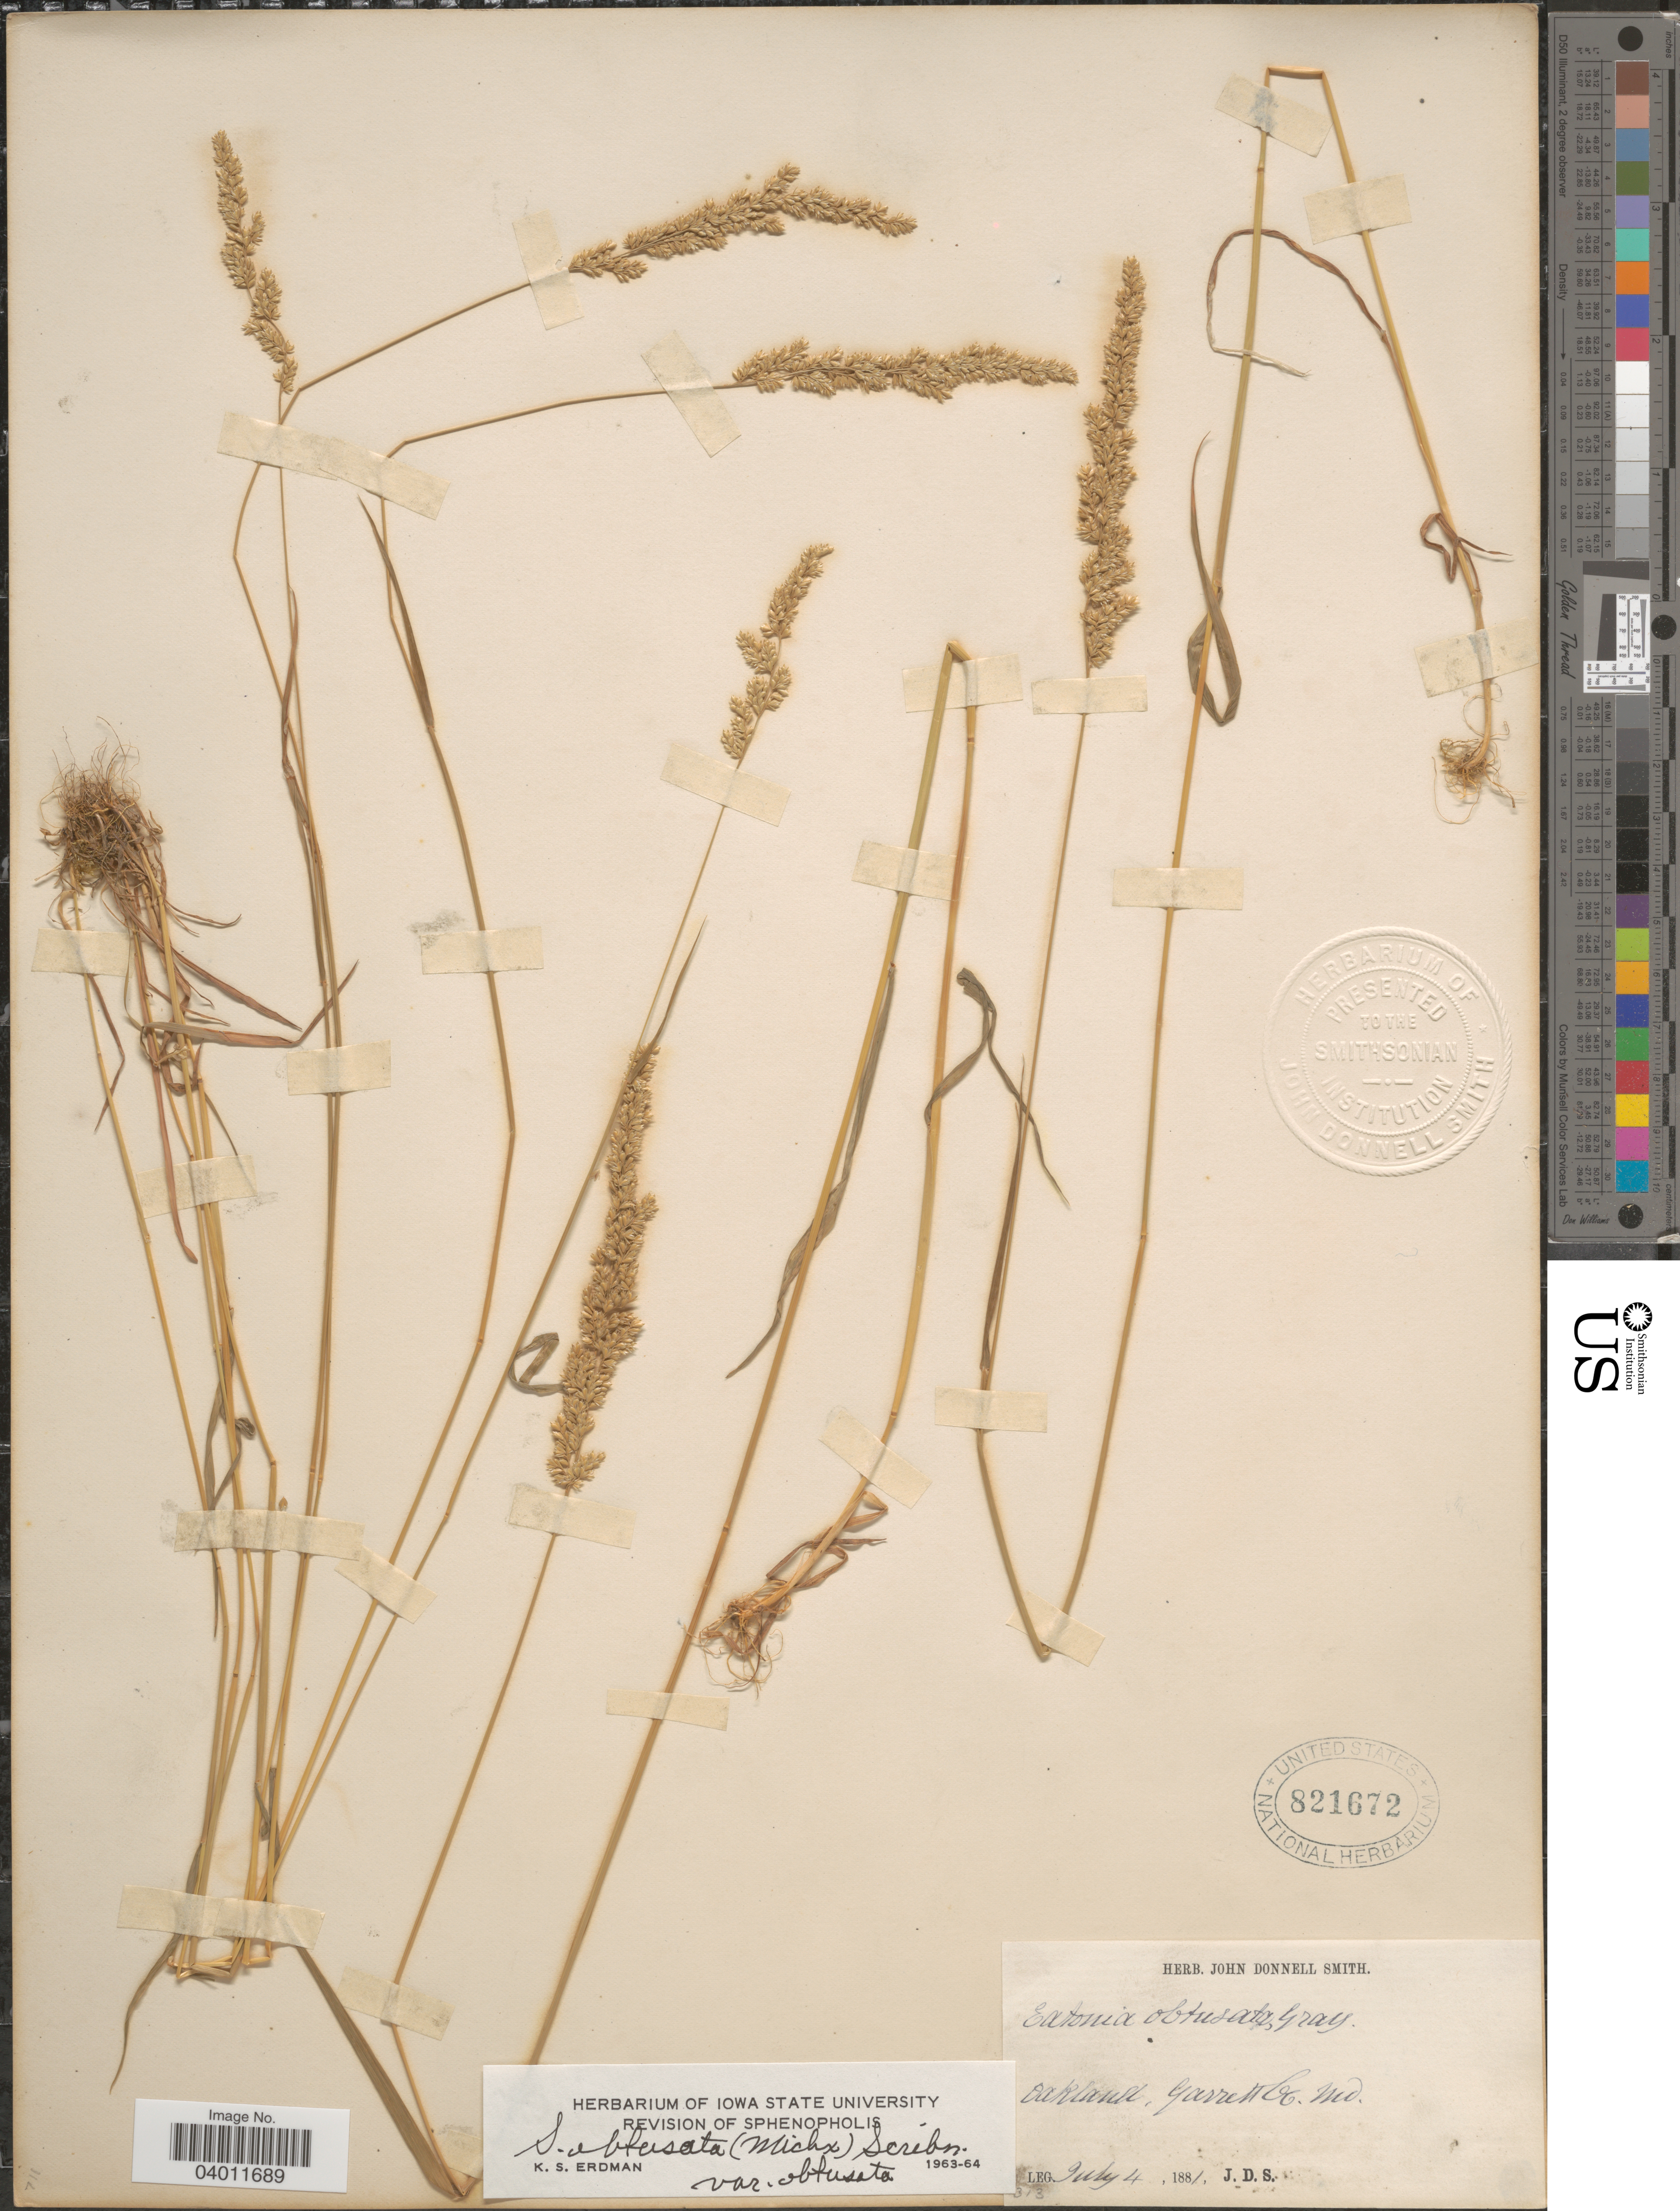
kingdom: Plantae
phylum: Tracheophyta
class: Liliopsida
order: Poales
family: Poaceae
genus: Sphenopholis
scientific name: Sphenopholis obtusata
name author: (Michx.) Scribn.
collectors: J. Donnell Smith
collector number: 313?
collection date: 1881-07-04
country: United States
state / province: Maryland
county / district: Garrett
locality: Oakland, Garrett Co.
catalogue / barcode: US 821672